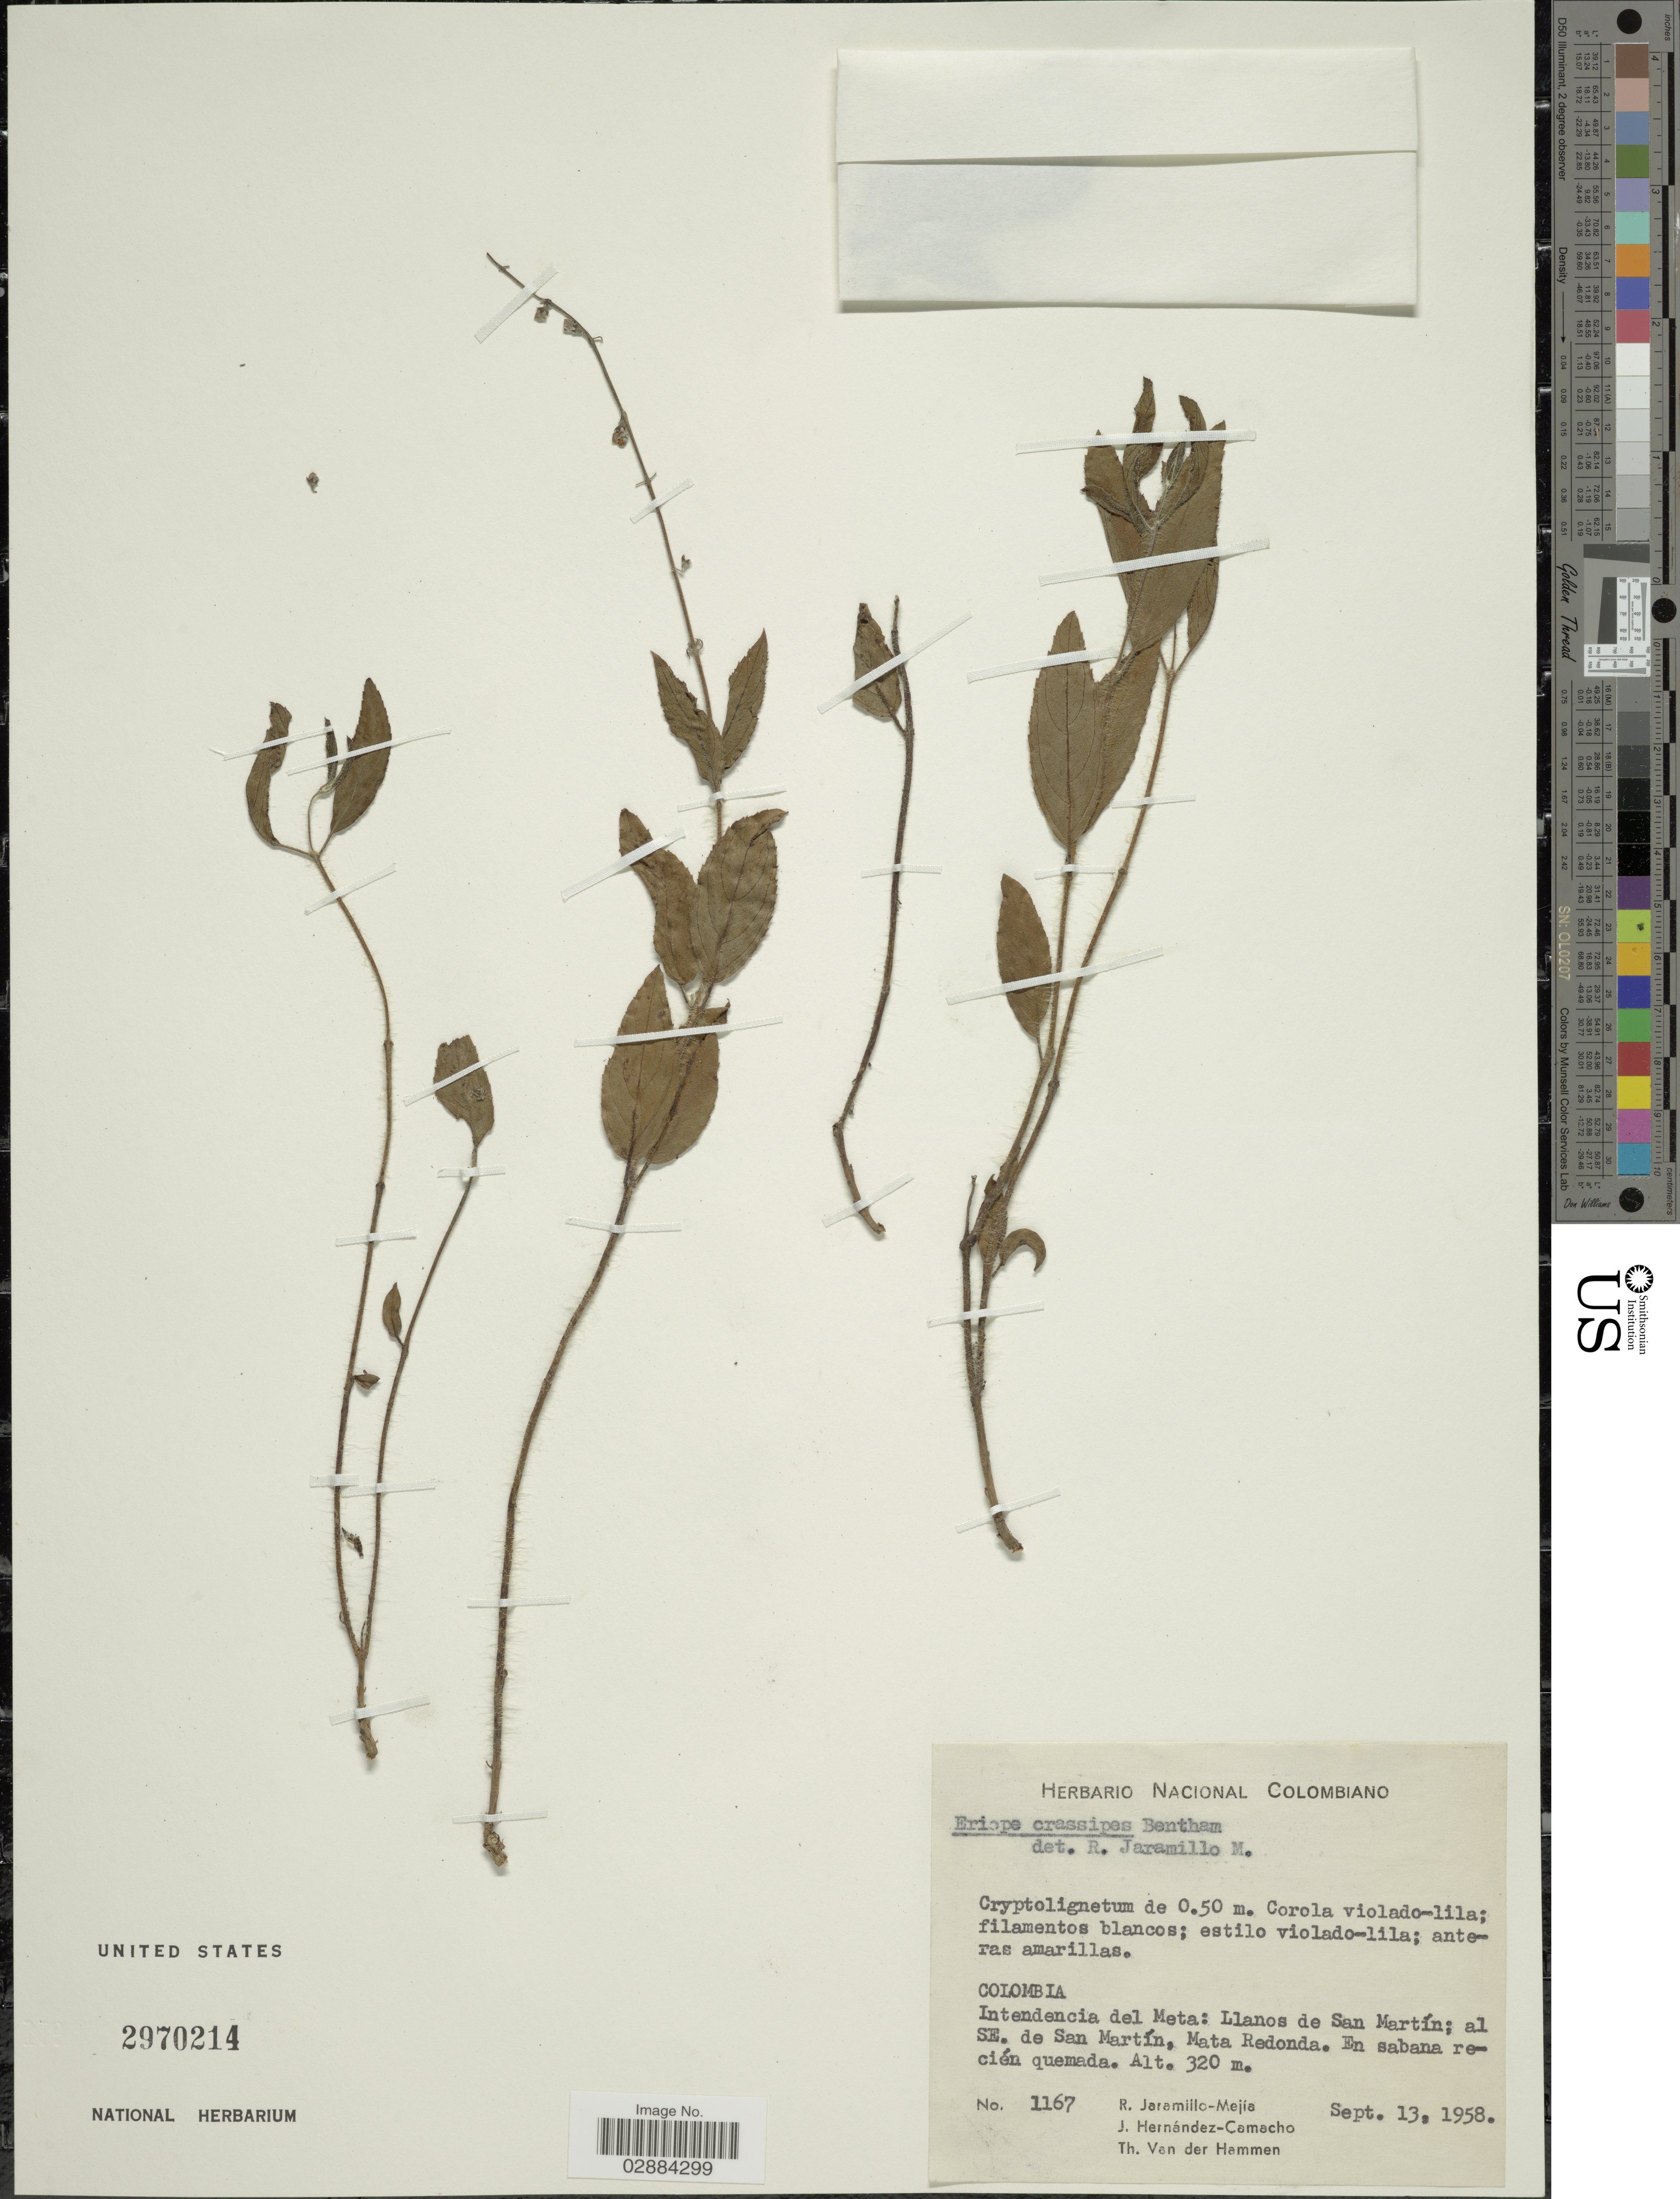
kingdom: Plantae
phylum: Tracheophyta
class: Magnoliopsida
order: Lamiales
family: Lamiaceae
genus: Eriope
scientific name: Eriope crassipes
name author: Benth.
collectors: R. Jaramillo M., J. Hernández-Camacho & T. Van der Hammen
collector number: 1167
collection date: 1958-09-13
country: Colombia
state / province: Meta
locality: Intendencia del Meta: Llanos de San Martín: al SE. de San Martín, Mata Redonda.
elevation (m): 320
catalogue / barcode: US 2970214